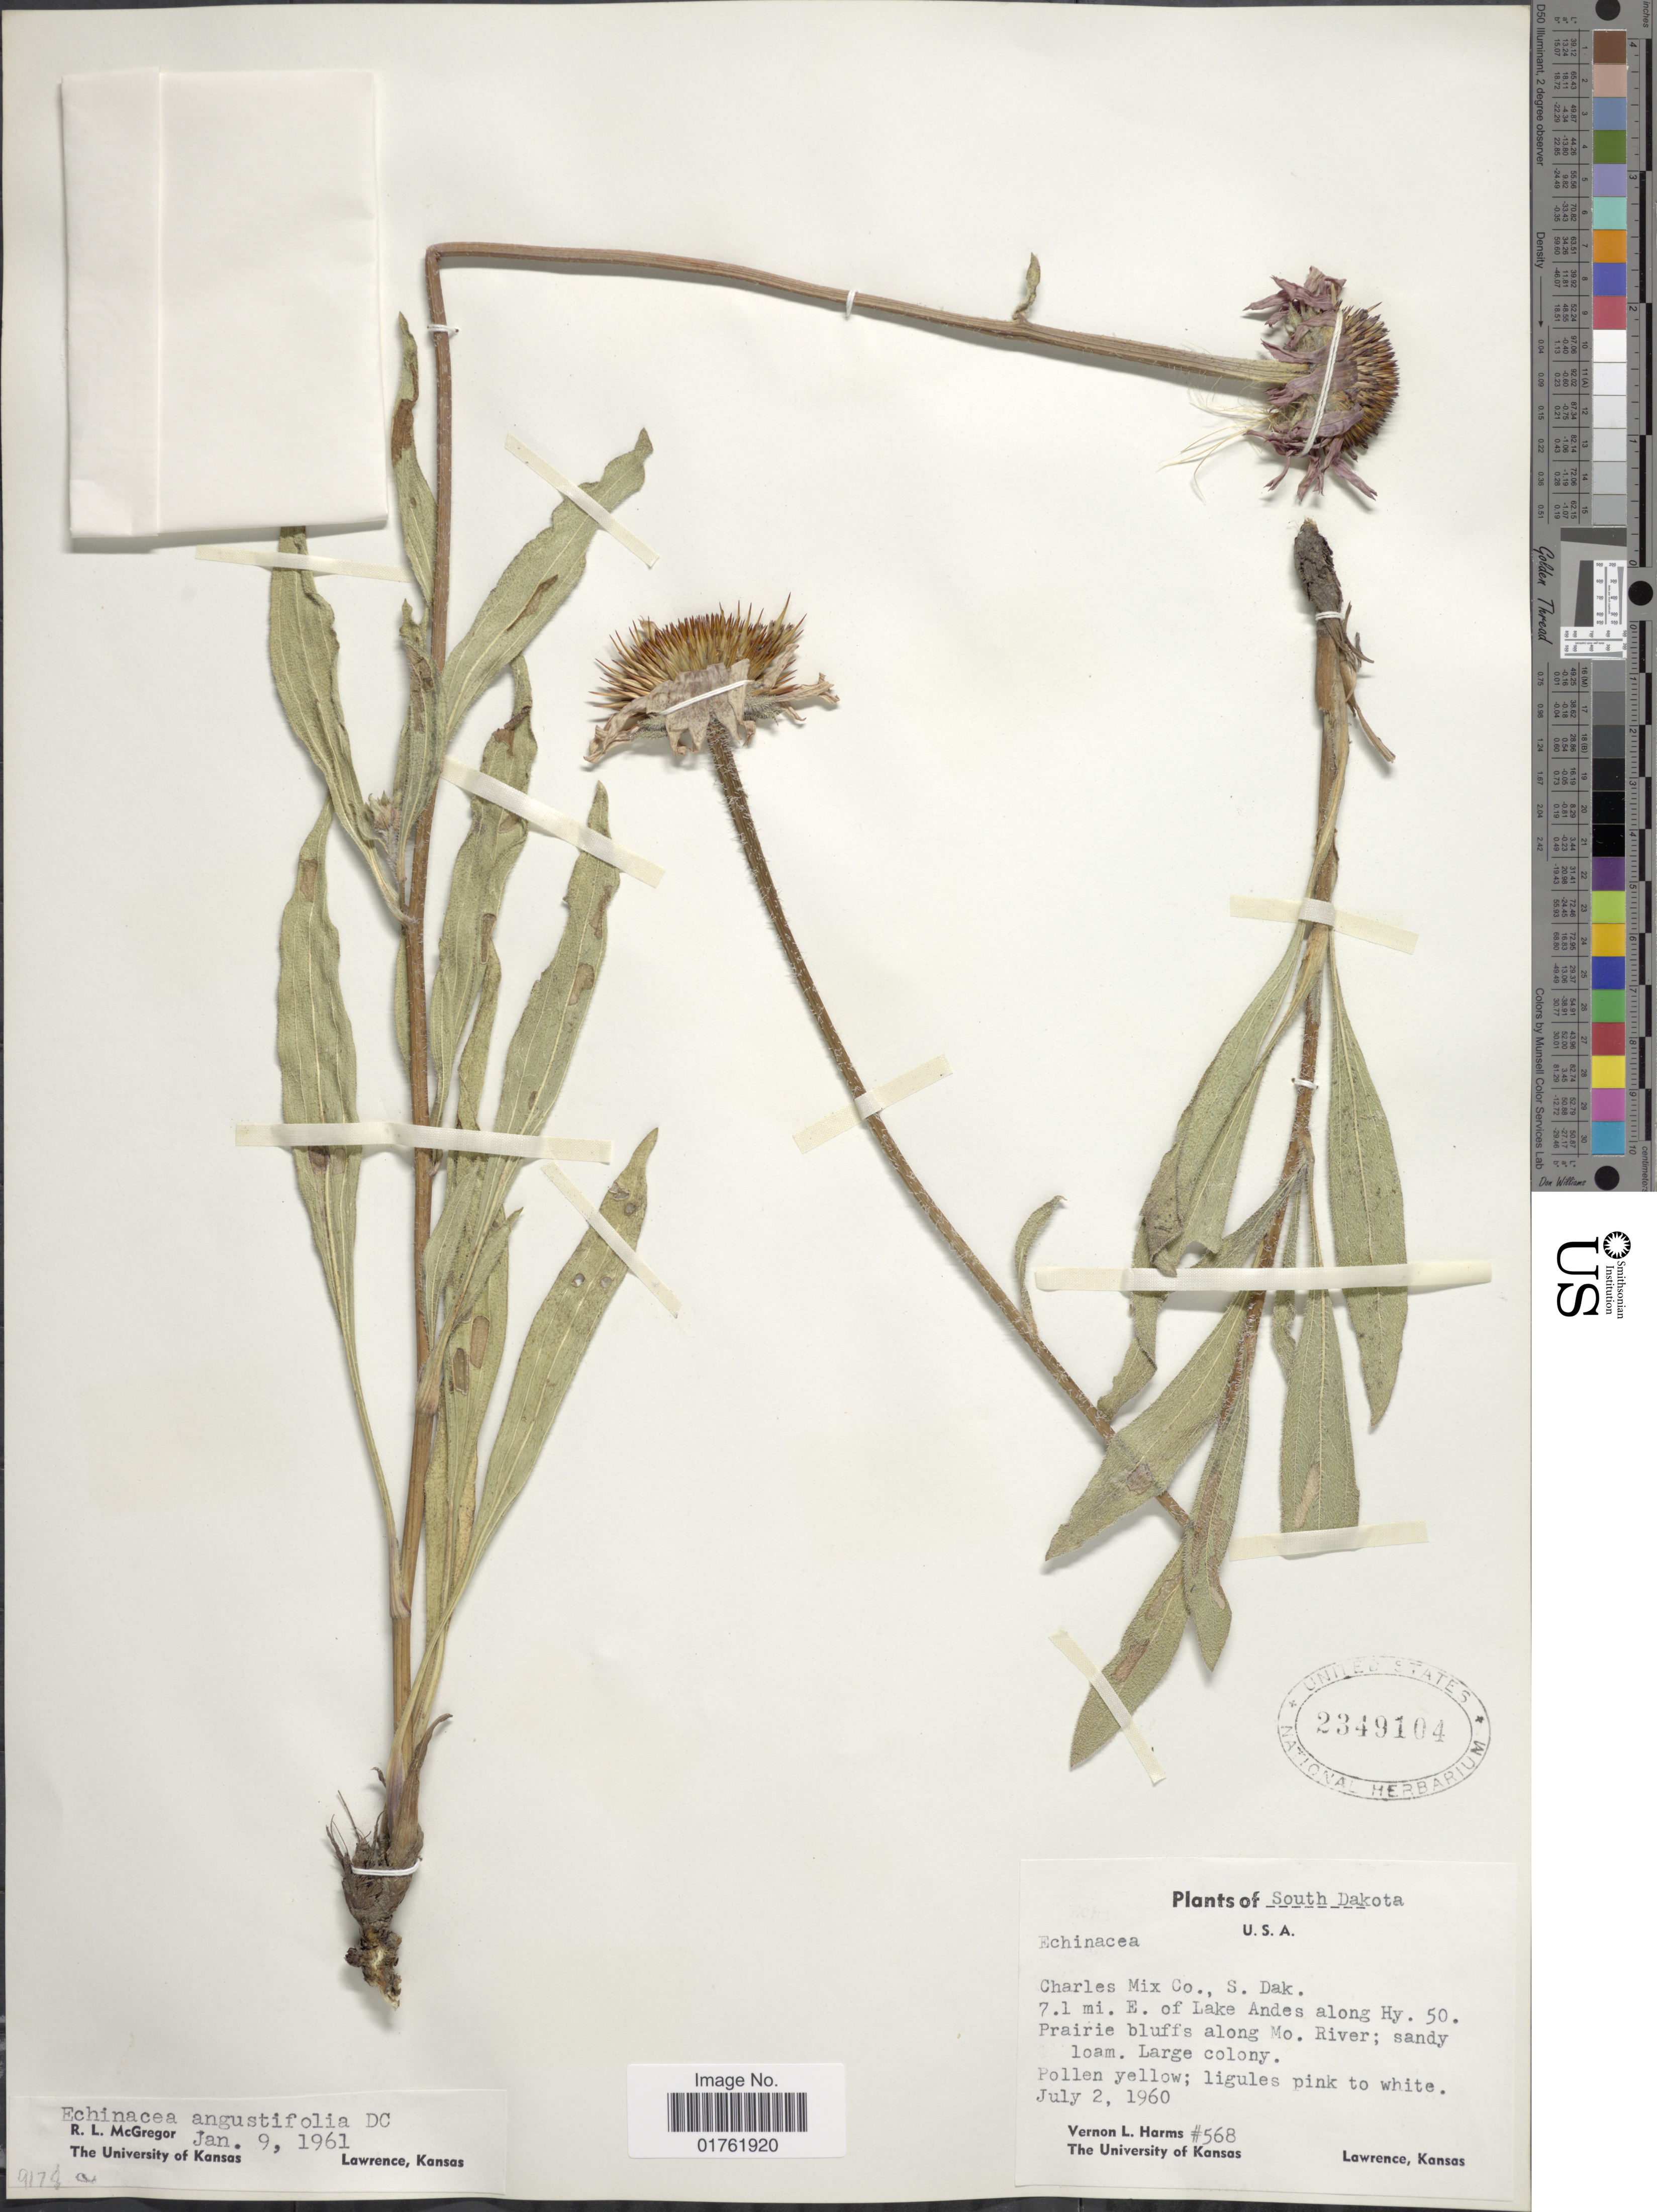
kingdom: Plantae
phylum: Tracheophyta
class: Magnoliopsida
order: Asterales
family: Asteraceae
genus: Echinacea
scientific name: Echinacea angustifolia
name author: DC.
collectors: V. Harms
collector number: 568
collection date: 1960-07-02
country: United States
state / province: South Dakota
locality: Charles Mix Co., 7.1 mi E of Lake Andes along Hy. 50 Prairie bluffs along Mo. River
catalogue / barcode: US 2349104